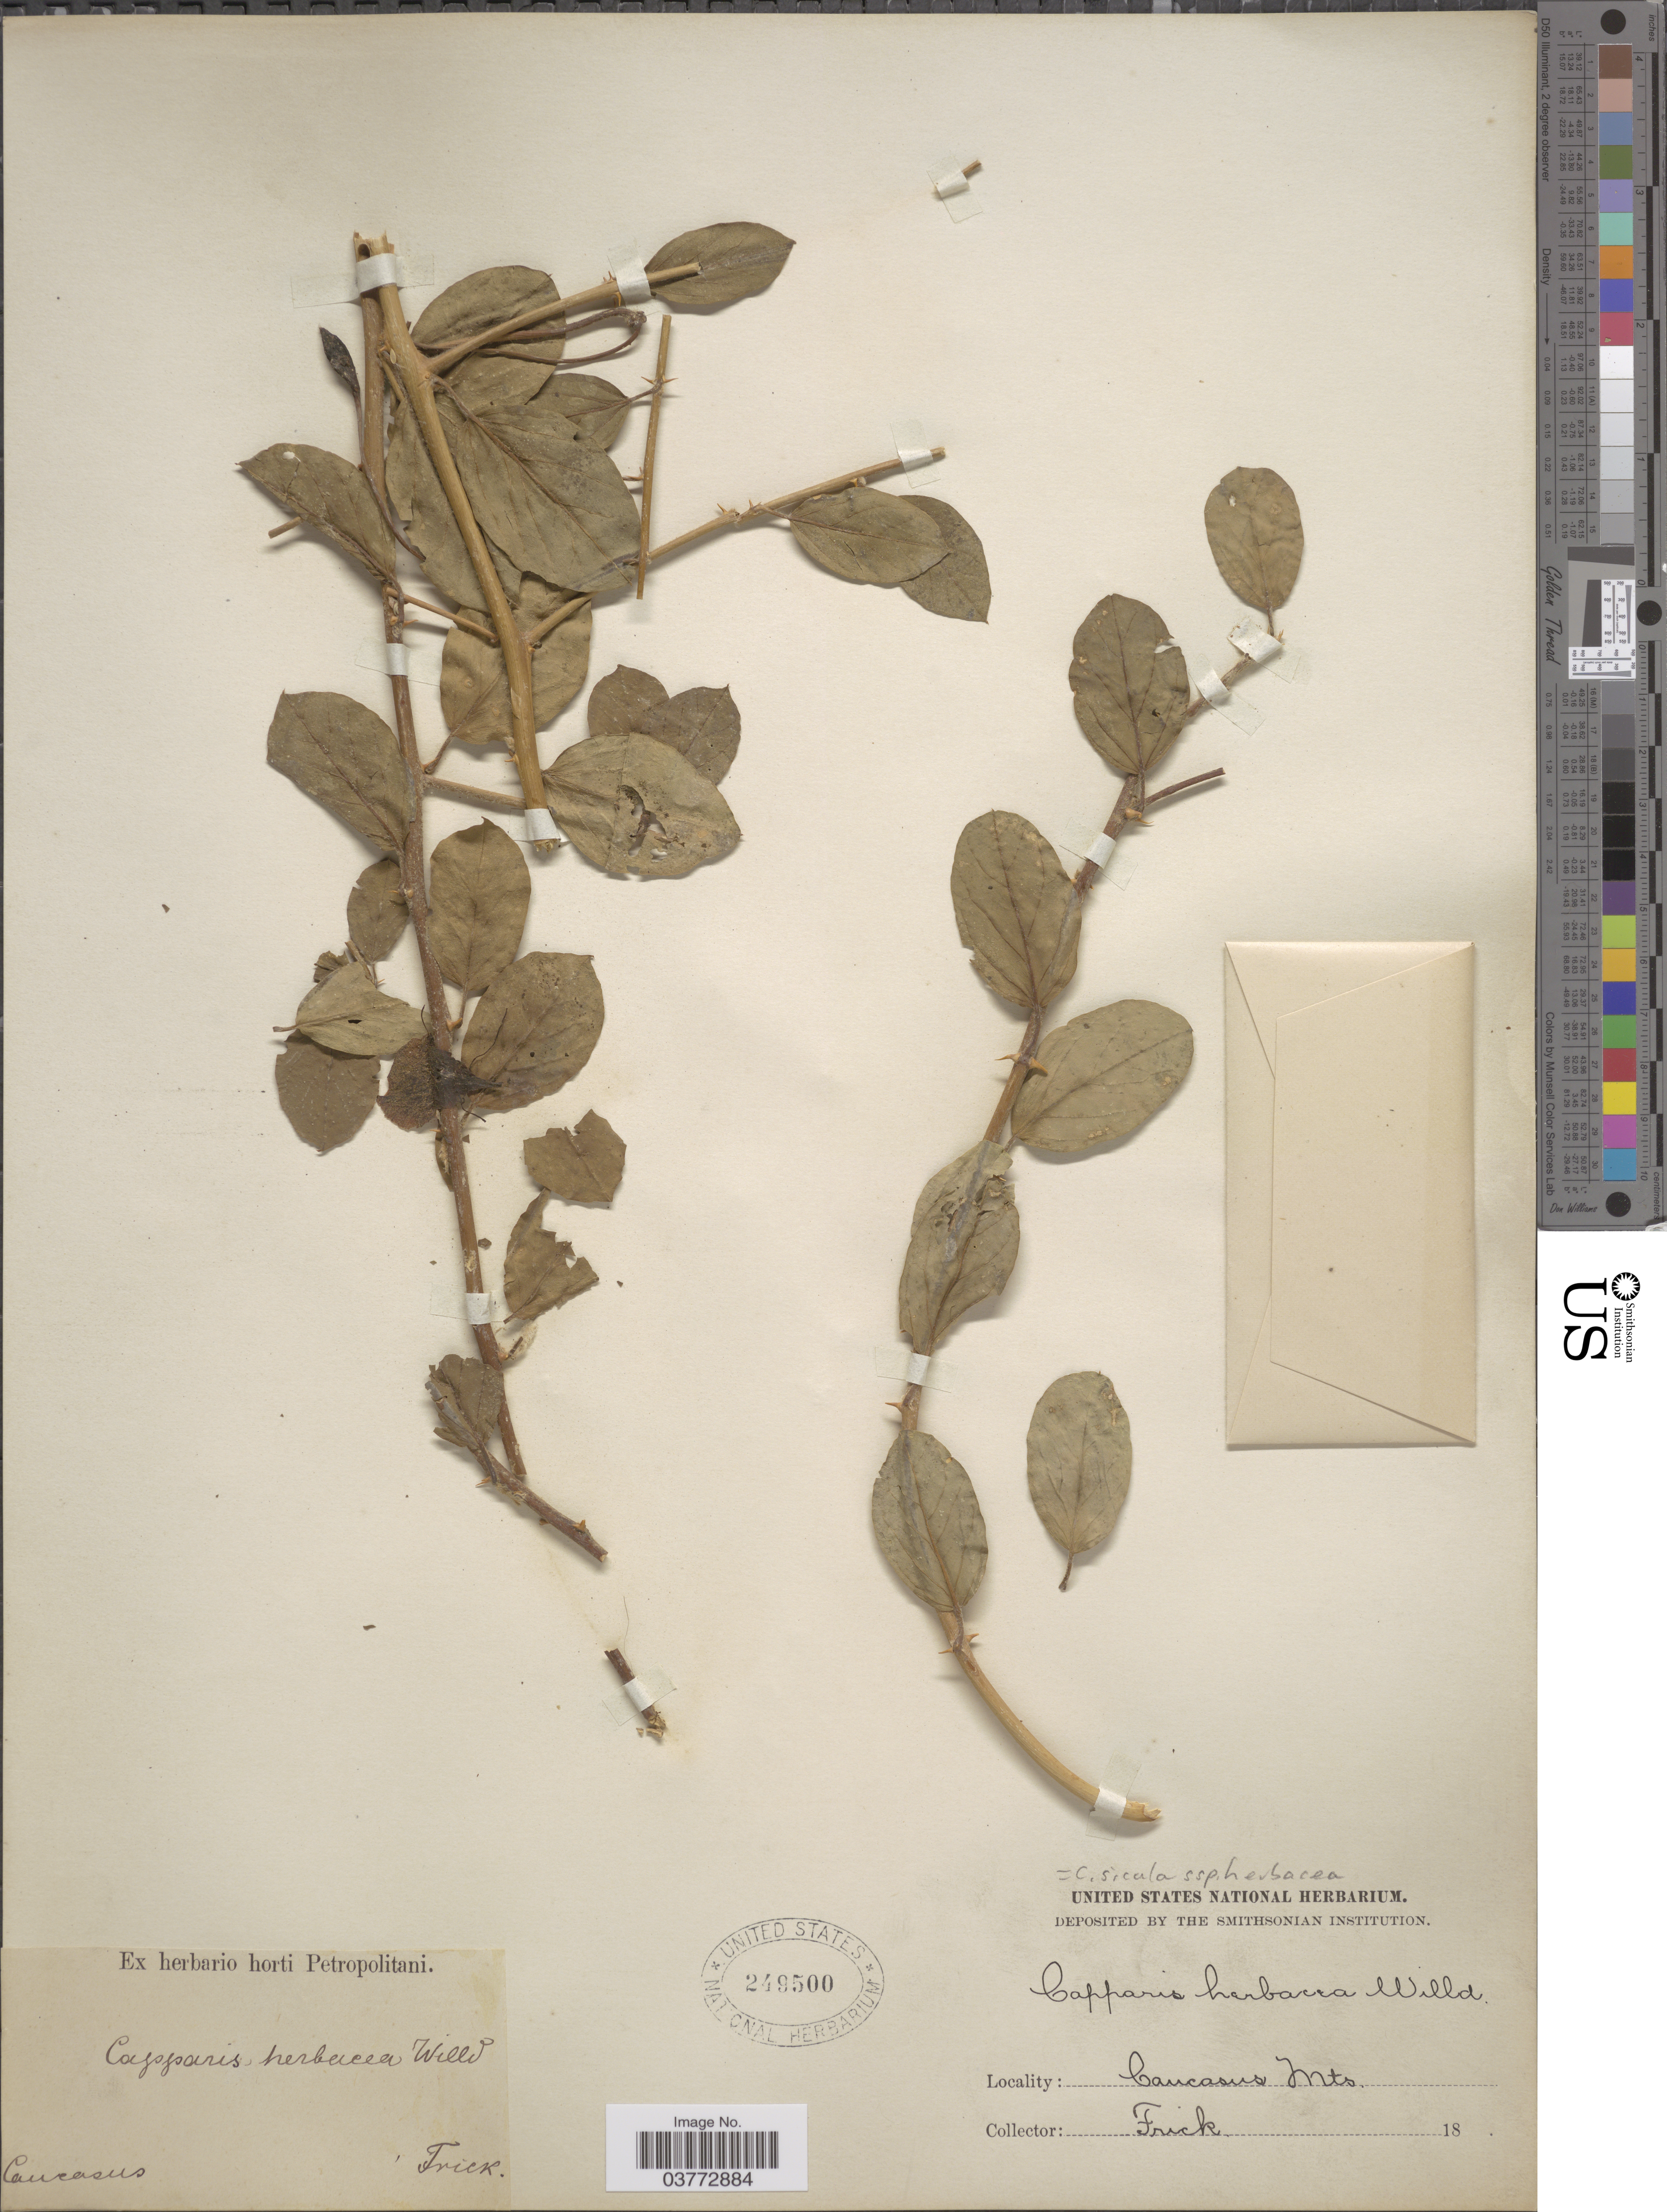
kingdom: Plantae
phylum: Tracheophyta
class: Magnoliopsida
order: Brassicales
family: Capparaceae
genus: Capparis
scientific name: Capparis sicula subsp. herbacea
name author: (Willd.) Inocencio et al.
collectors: Frick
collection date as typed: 18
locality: Caucasus. Caucasus Mts.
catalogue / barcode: US 249500